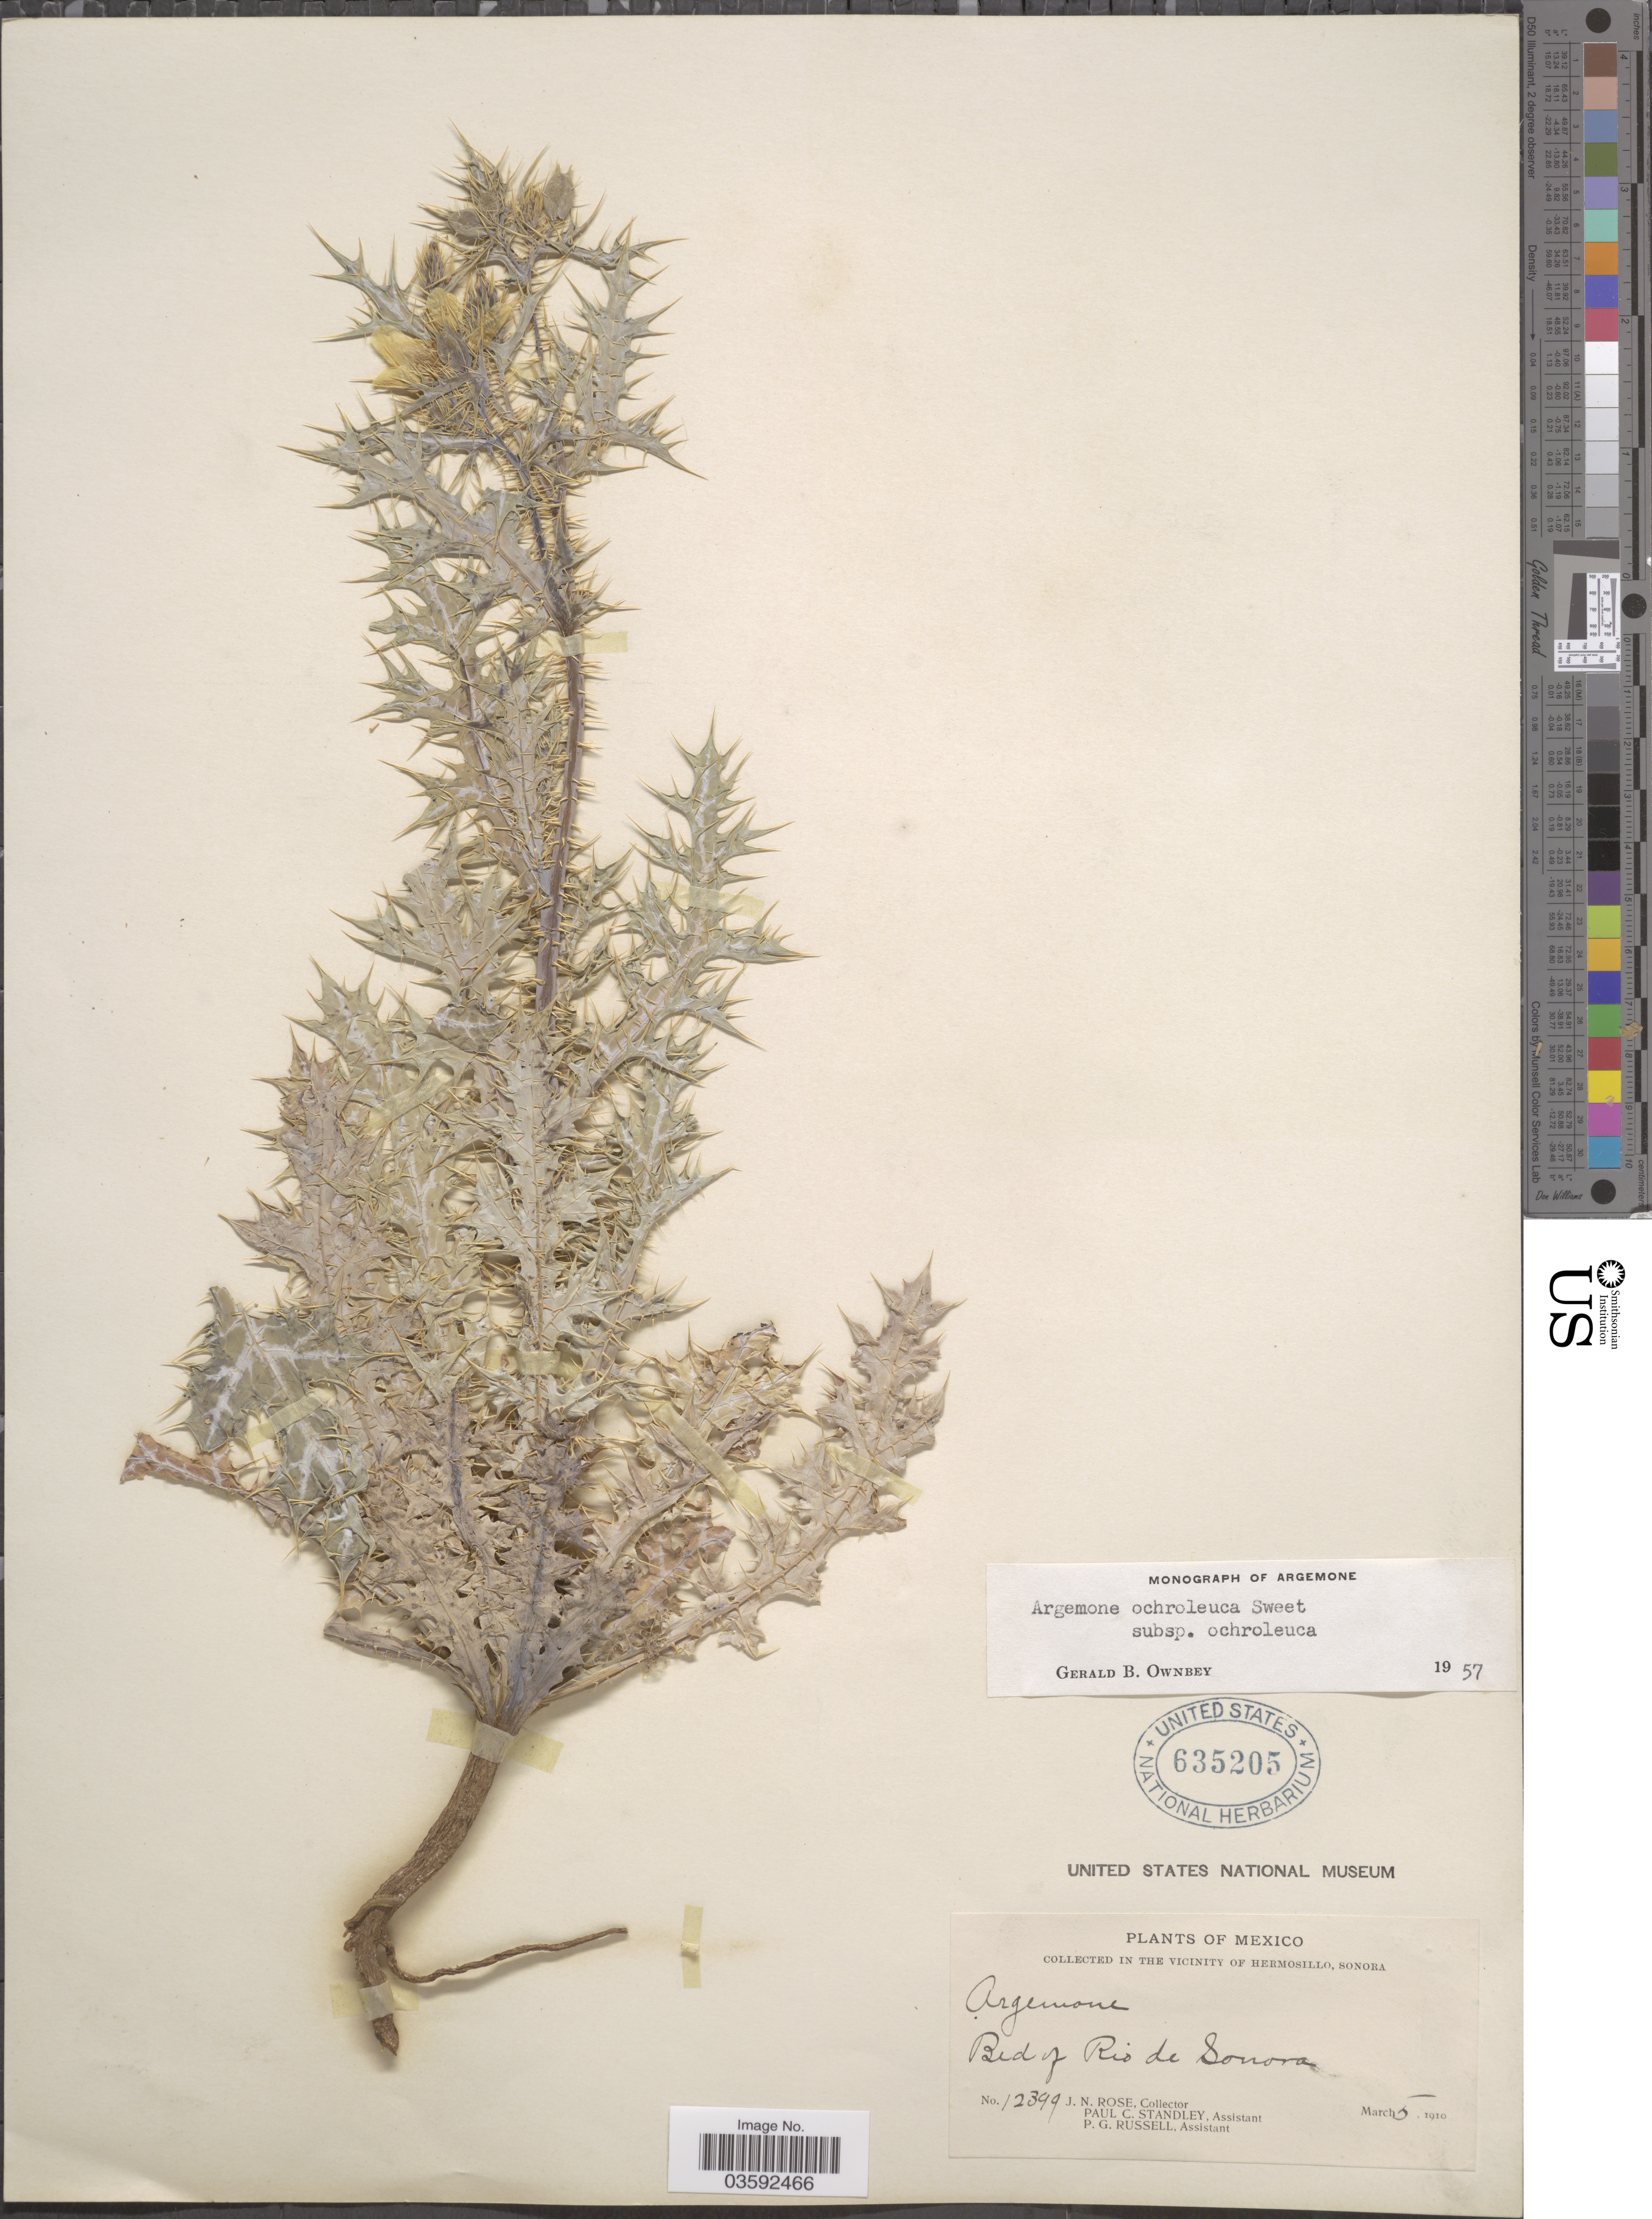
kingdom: Plantae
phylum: Tracheophyta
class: Magnoliopsida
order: Ranunculales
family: Papaveraceae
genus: Argemone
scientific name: Argemone ochroleuca subsp. ochroleuca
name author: Sweet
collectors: J. N. Rose, P. C. Standley & P. G. Russell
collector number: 12399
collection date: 1910-03-05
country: Mexico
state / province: Sonora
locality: In the Vicinity of Hermosillo. Bed of Rio de Sonora.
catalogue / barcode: US 635205